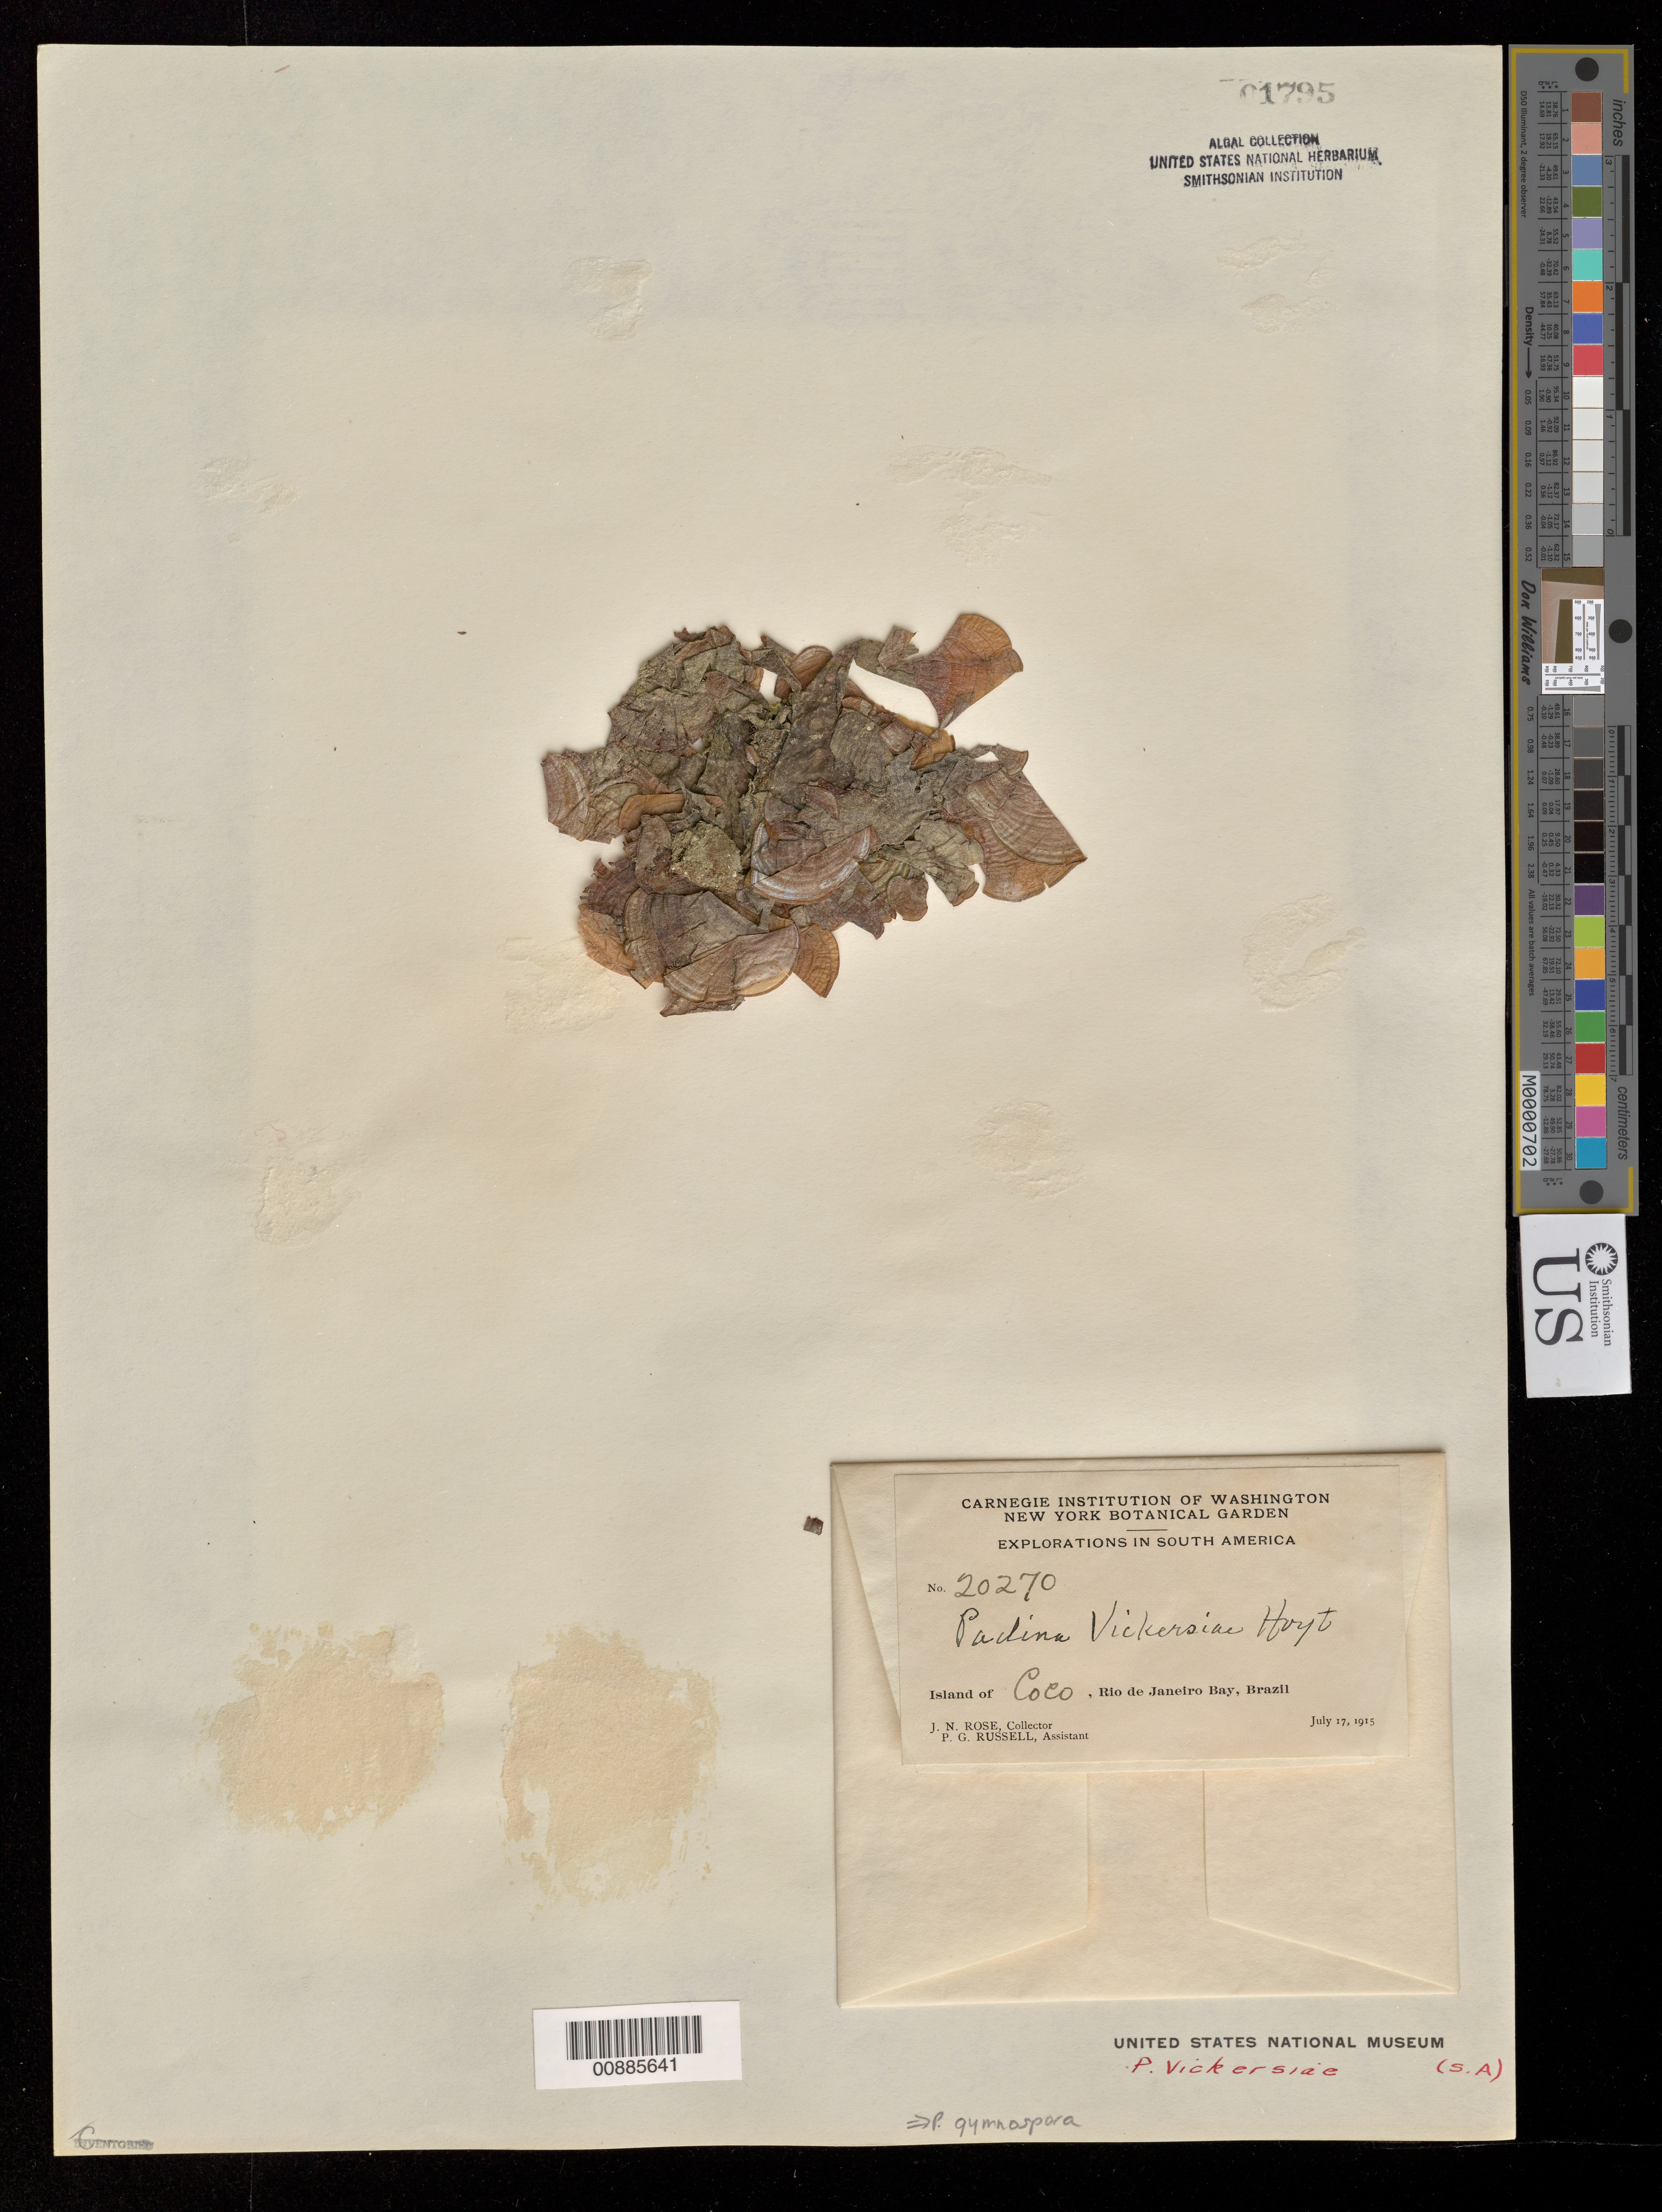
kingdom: Chromista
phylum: Ochrophyta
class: Phaeophyceae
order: Dictyotales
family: Dictyotaceae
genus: Padina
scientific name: Padina gymnospora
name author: (Kütz.) O.G. Sond.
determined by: Algae name updating Project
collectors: J. N. Rose & P. G. Russell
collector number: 20270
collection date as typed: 17 Jul 1915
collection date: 1915-07-17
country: Brazil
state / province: Rio de Janeiro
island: Ilha do Coco (Island of Coco)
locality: Guanabara Bay (Rio de Janeiro Bay)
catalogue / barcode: US 1795